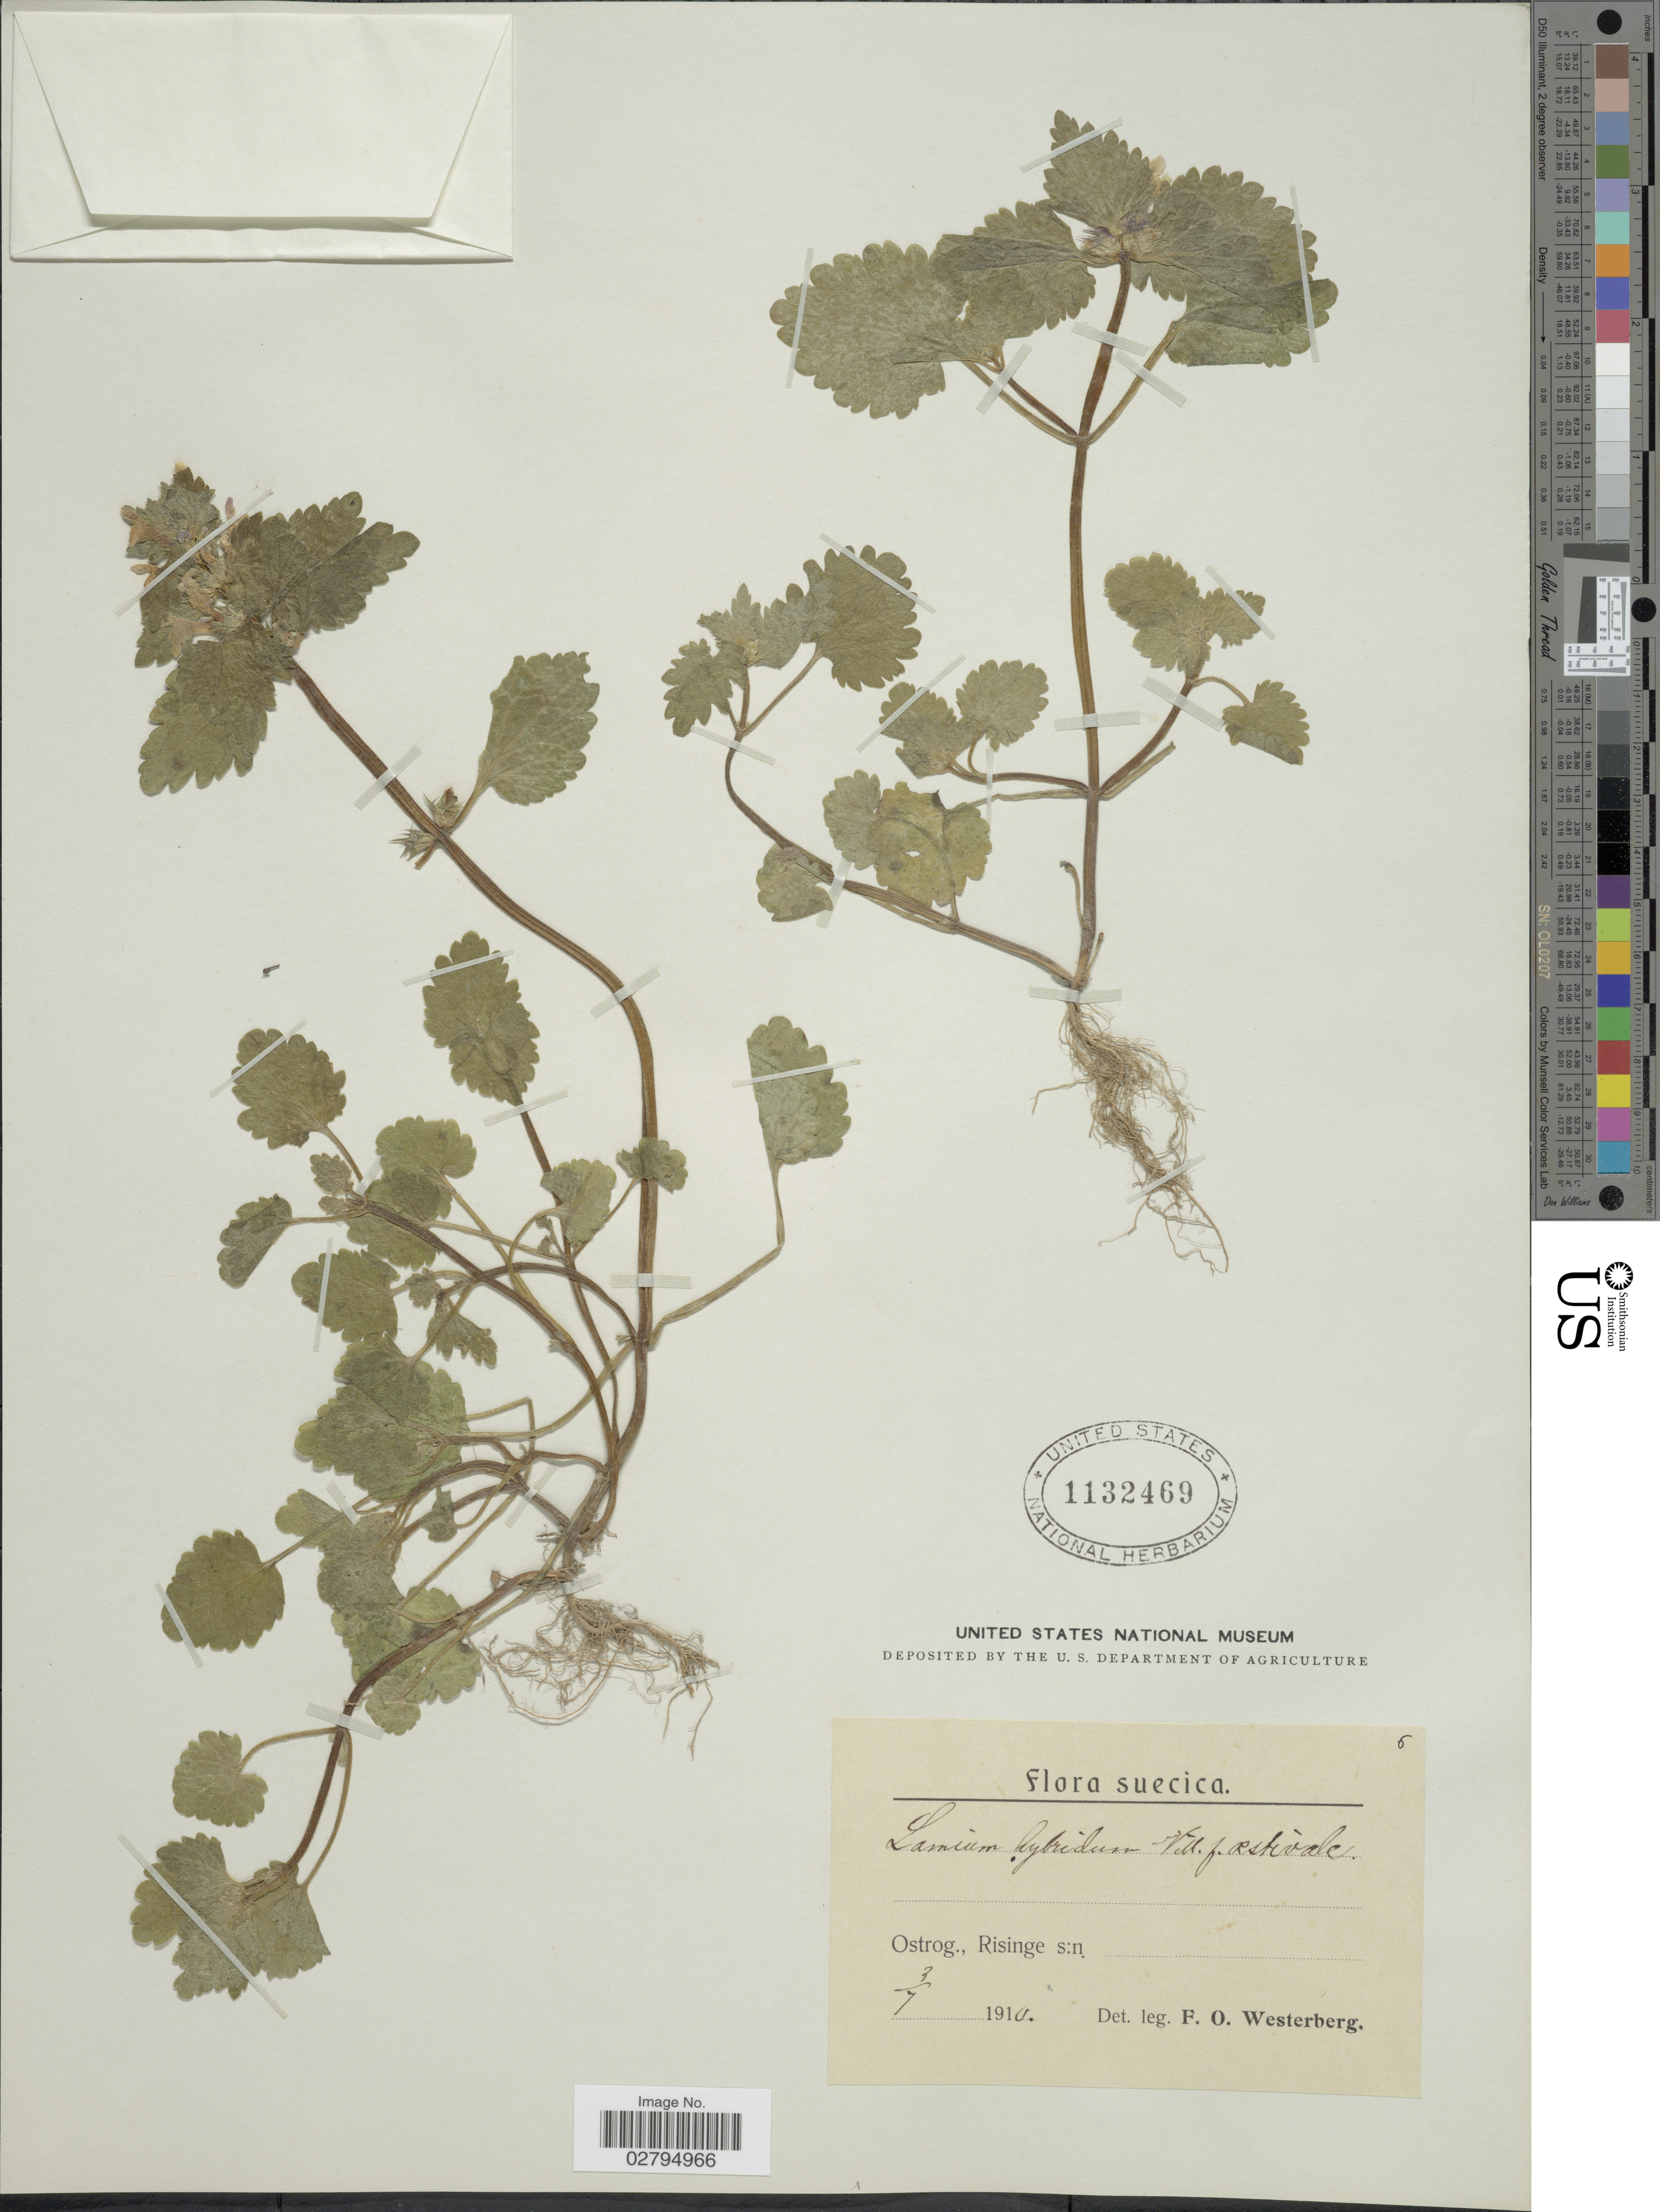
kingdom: Plantae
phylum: Tracheophyta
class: Magnoliopsida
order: Lamiales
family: Lamiaceae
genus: Lamium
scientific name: Lamium hybridum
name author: Vill.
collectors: F. Westerberg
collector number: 6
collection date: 1910-07-03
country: Sweden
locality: Suecica. Ostrog., Risinge s:n.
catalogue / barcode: US 1132469